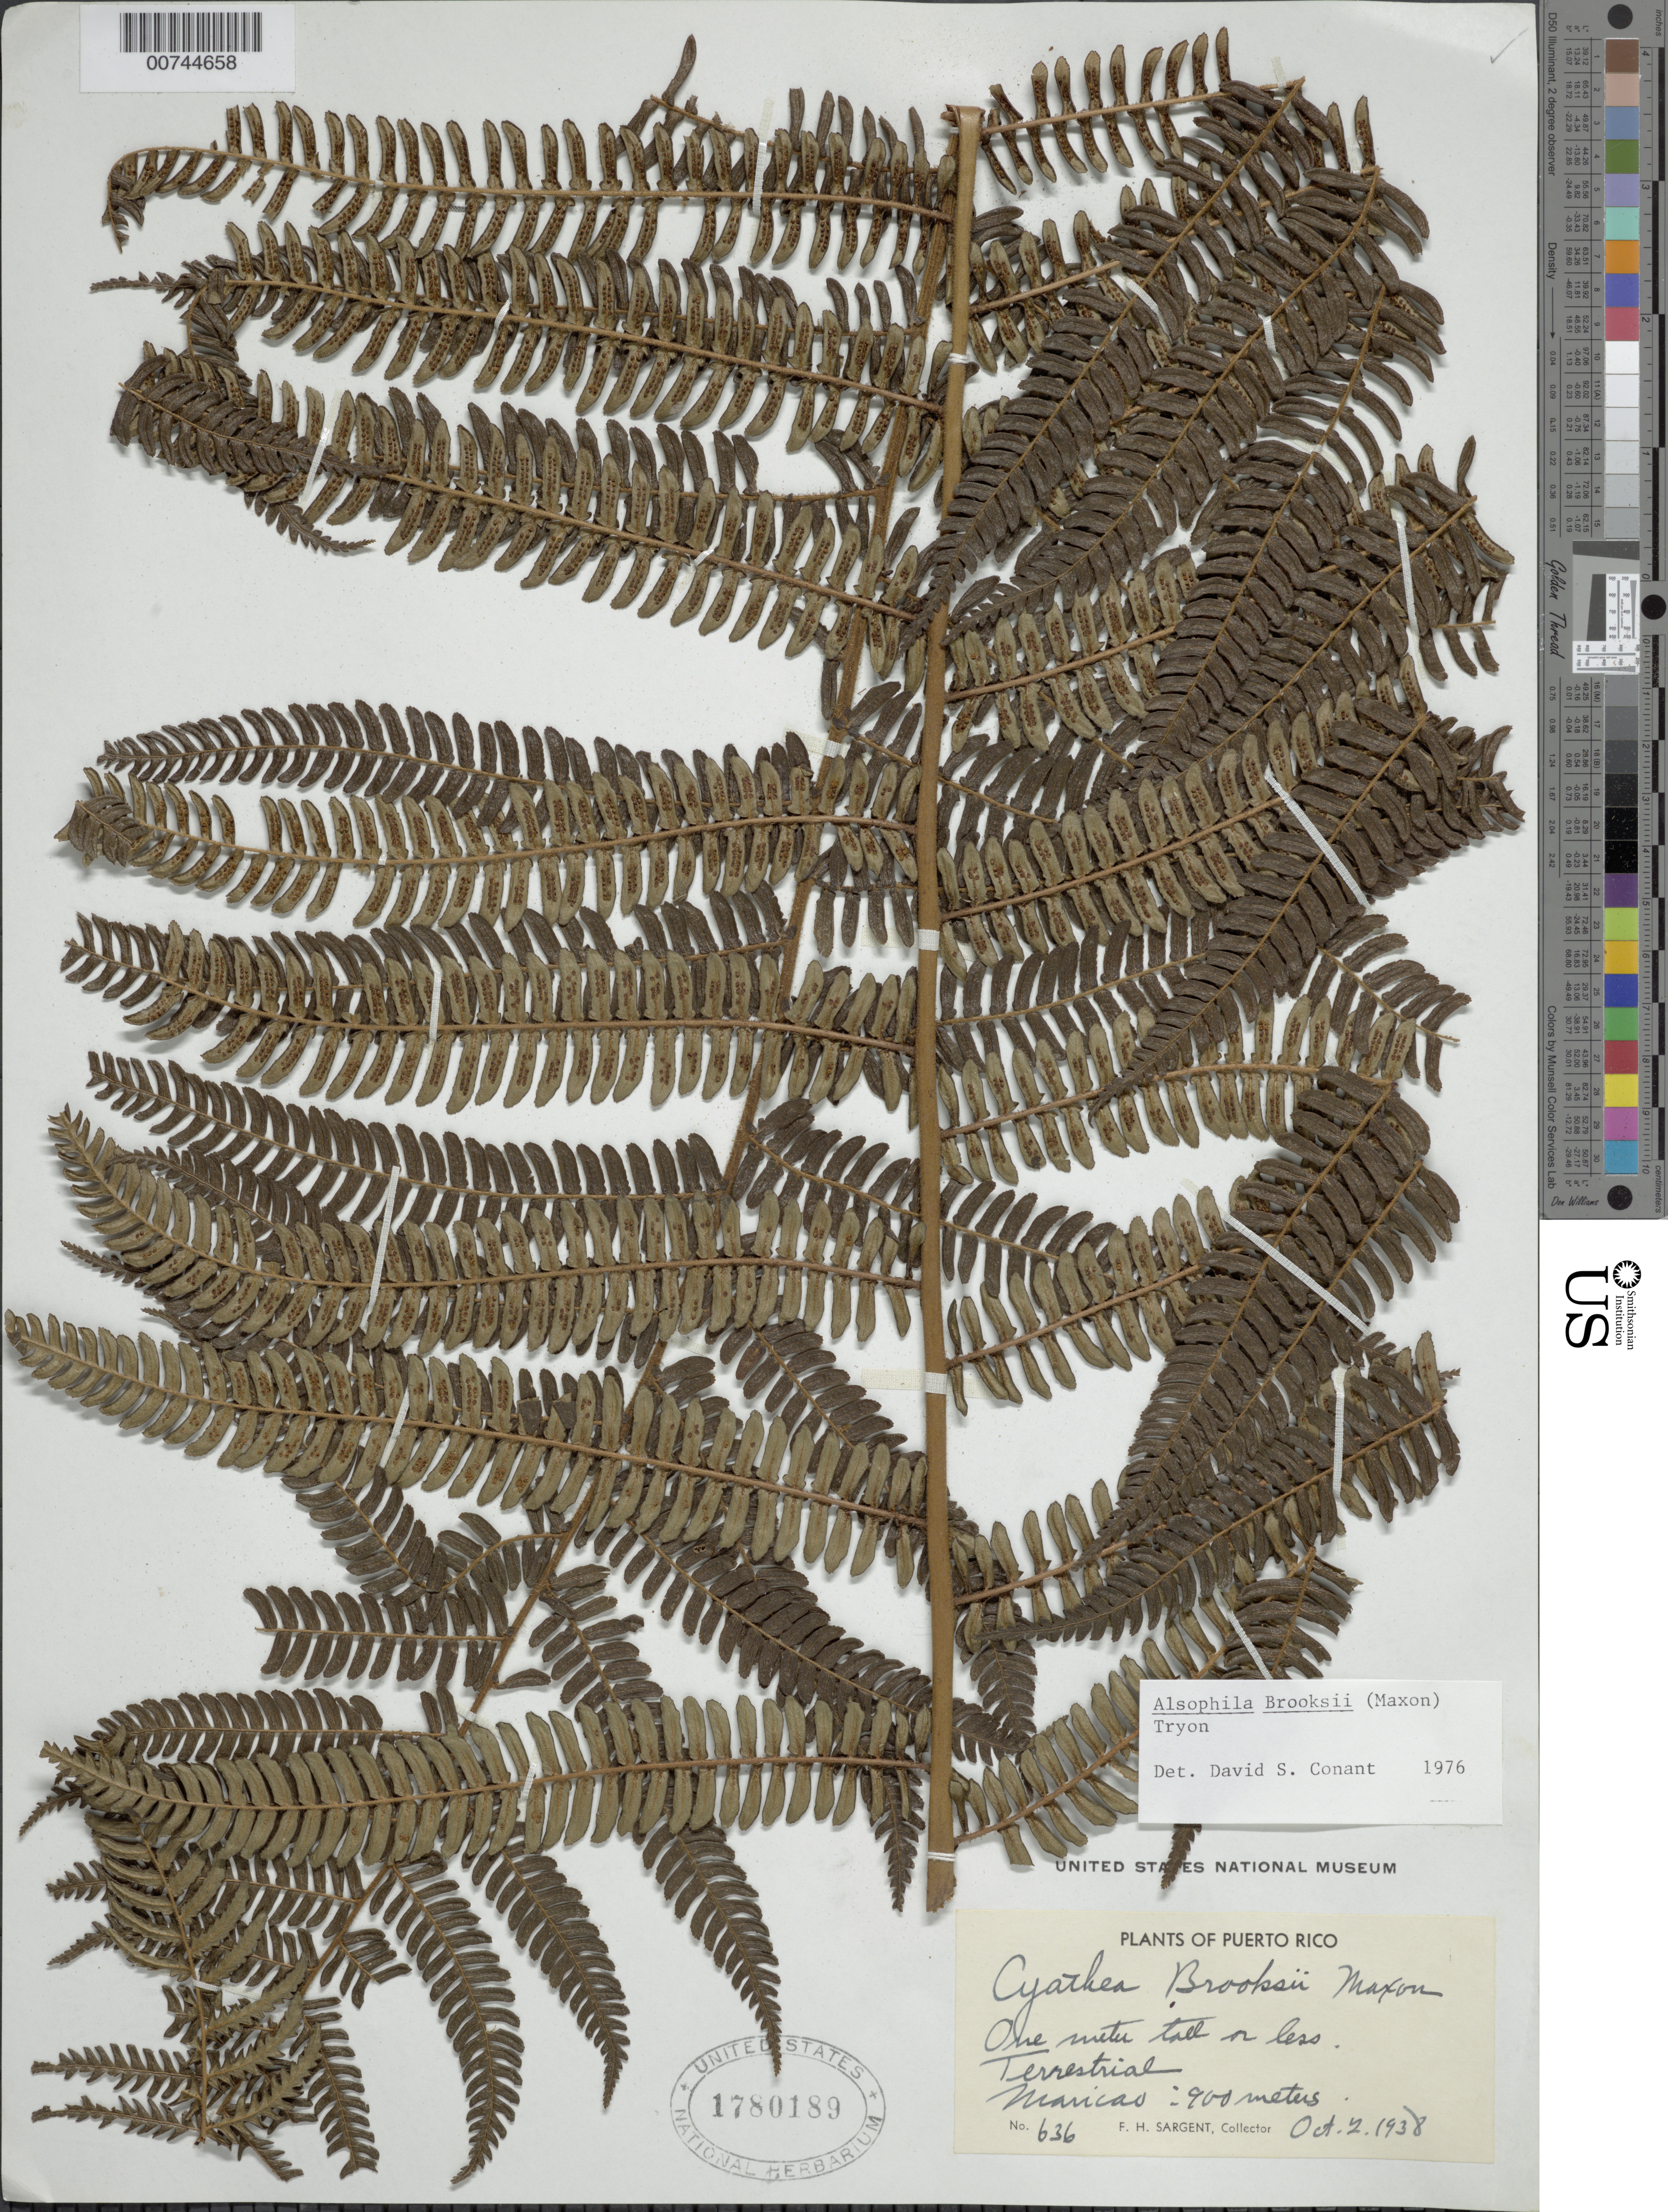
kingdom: Plantae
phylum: Tracheophyta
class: Polypodiopsida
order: Cyatheales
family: Cyatheaceae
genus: Alsophila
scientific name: Alsophila brooksii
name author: (Maxon) R.M. Tryon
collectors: F. H. Sargent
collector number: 636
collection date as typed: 02 Oct 1938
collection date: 1938-10-02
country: Puerto Rico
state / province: Maricao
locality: Maricao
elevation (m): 900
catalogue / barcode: US 1780189